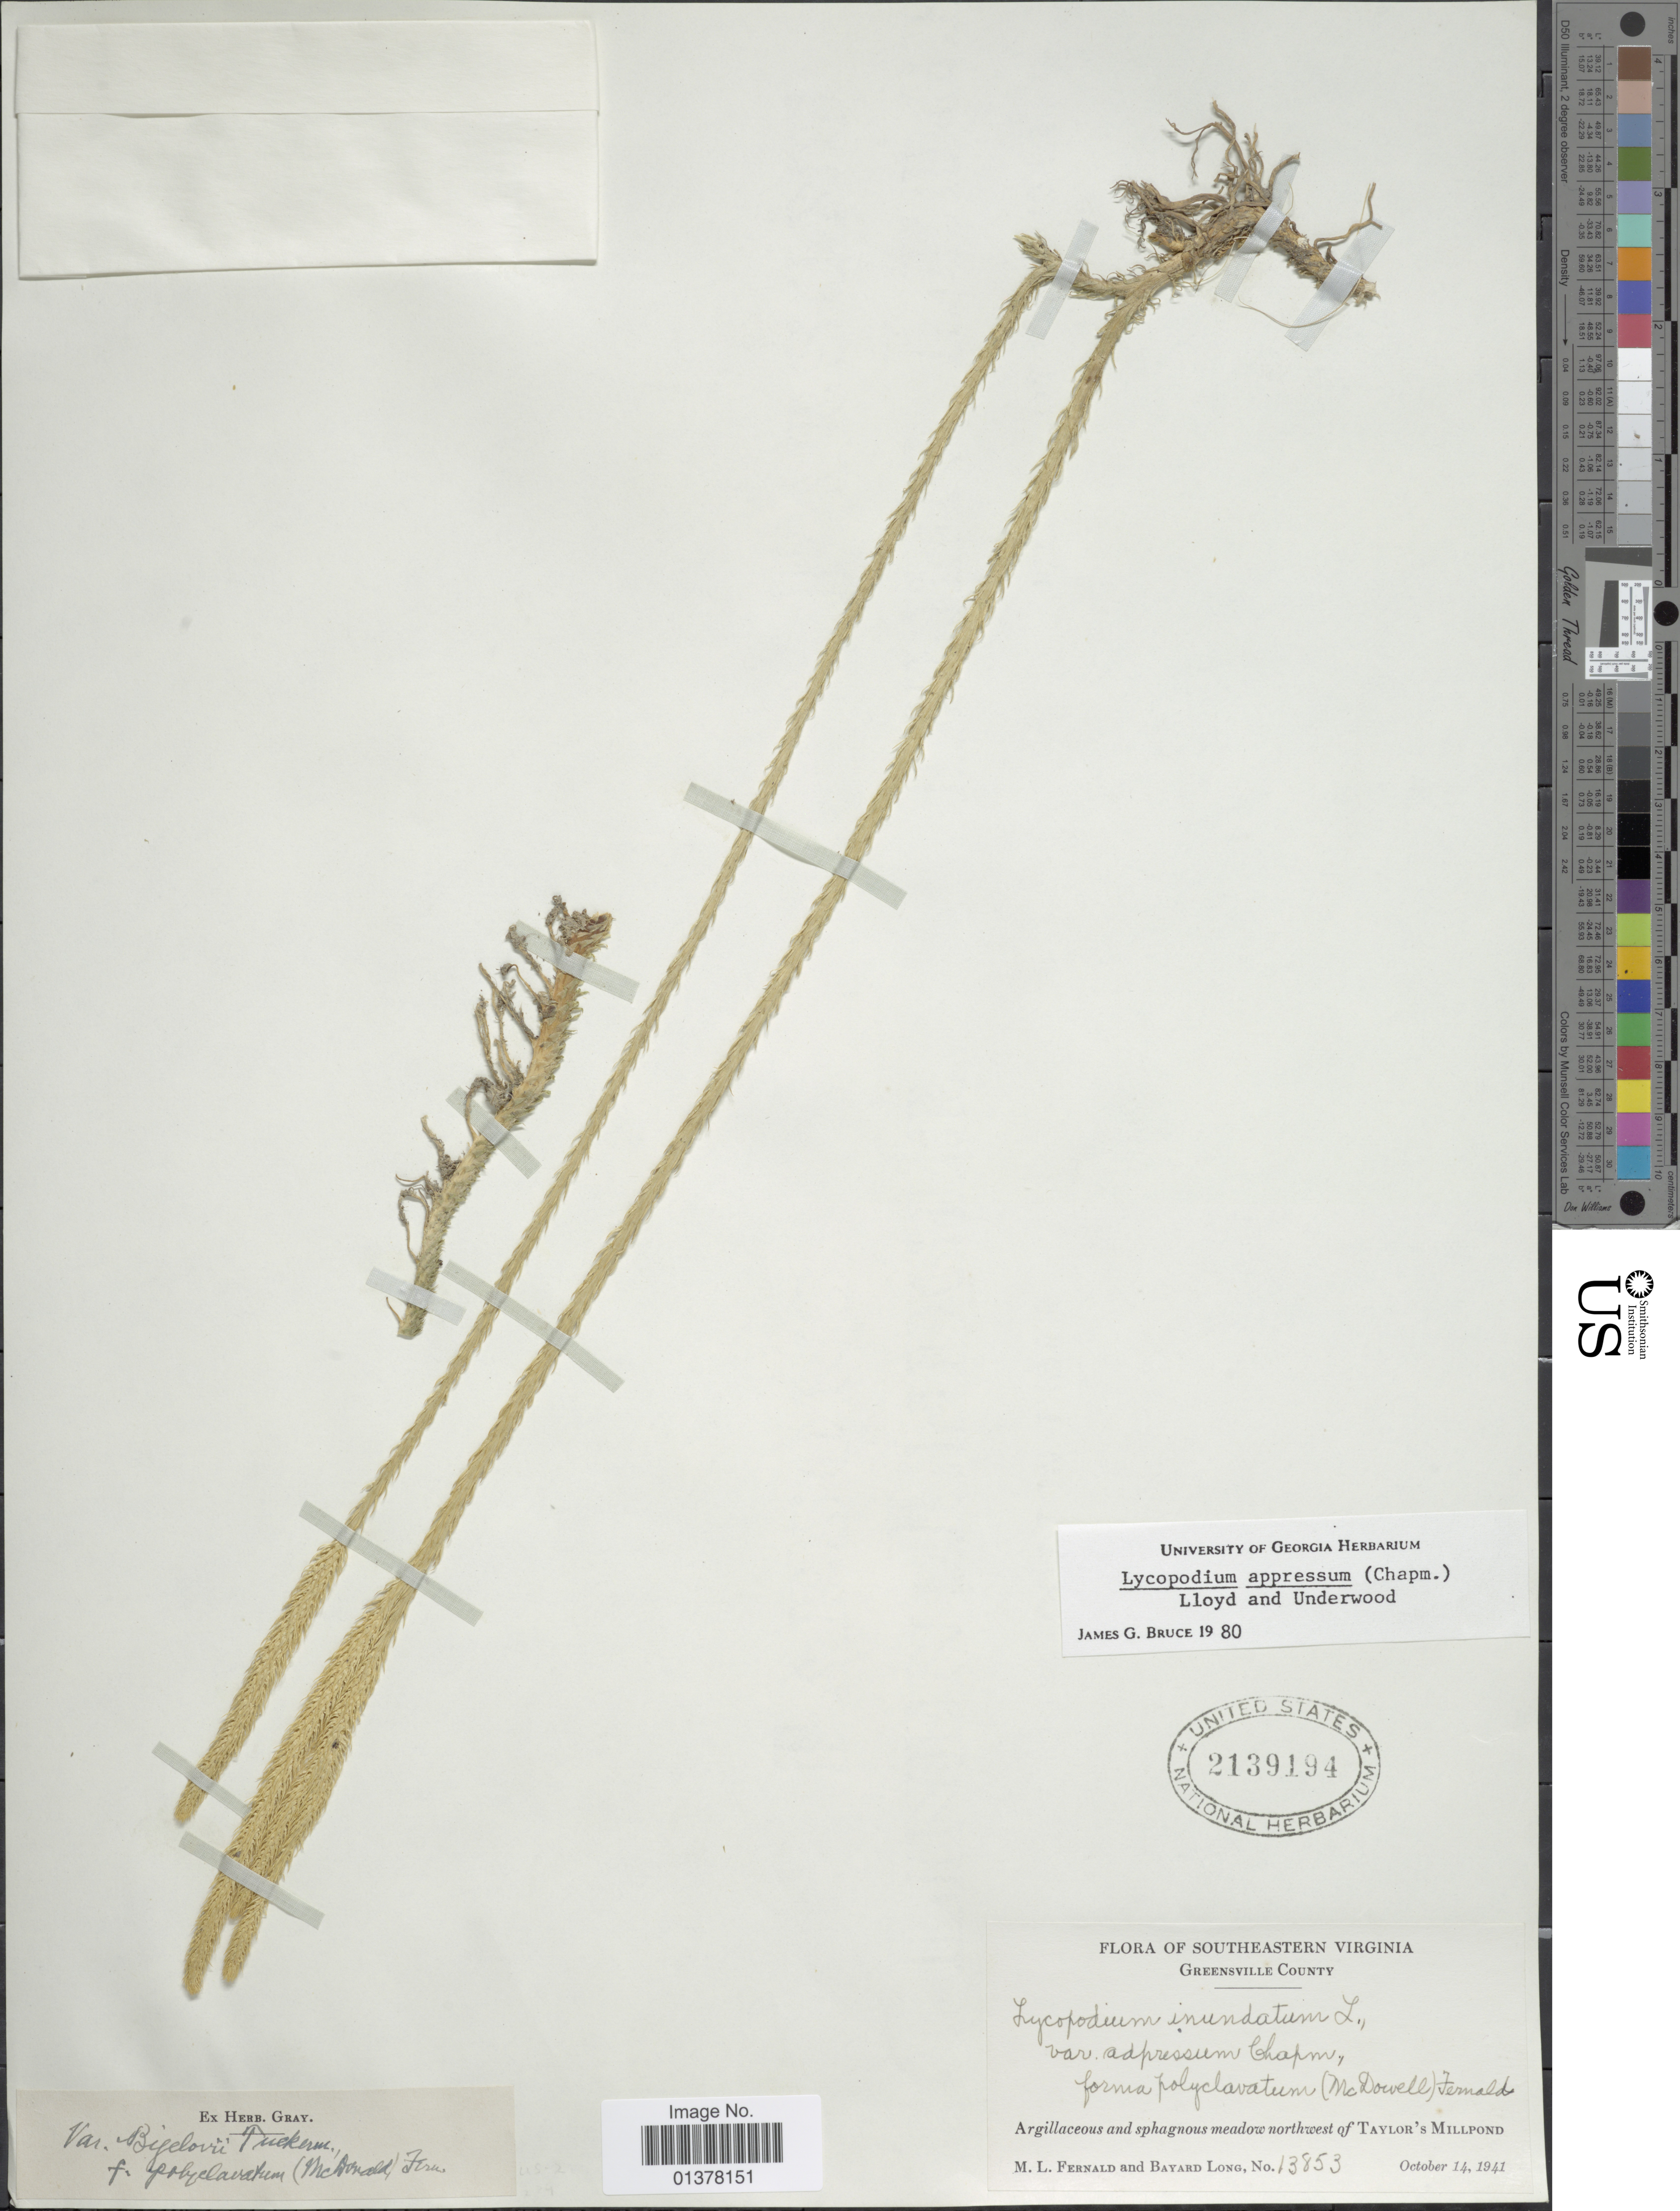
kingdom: Plantae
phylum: Tracheophyta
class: Lycopodiopsida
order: Lycopodiales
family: Lycopodiaceae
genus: Lycopodiella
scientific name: Lycopodiella appressa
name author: (Chapm.) Cranfill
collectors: M. L. Fernald & B. H. Long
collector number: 13853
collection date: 1941-10-14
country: United States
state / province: Virginia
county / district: Greensville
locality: Southeastern Virginia, Greensville County, Argillaceous sphagnous meadow northwest of Taylor's Millpond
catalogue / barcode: US 2139194